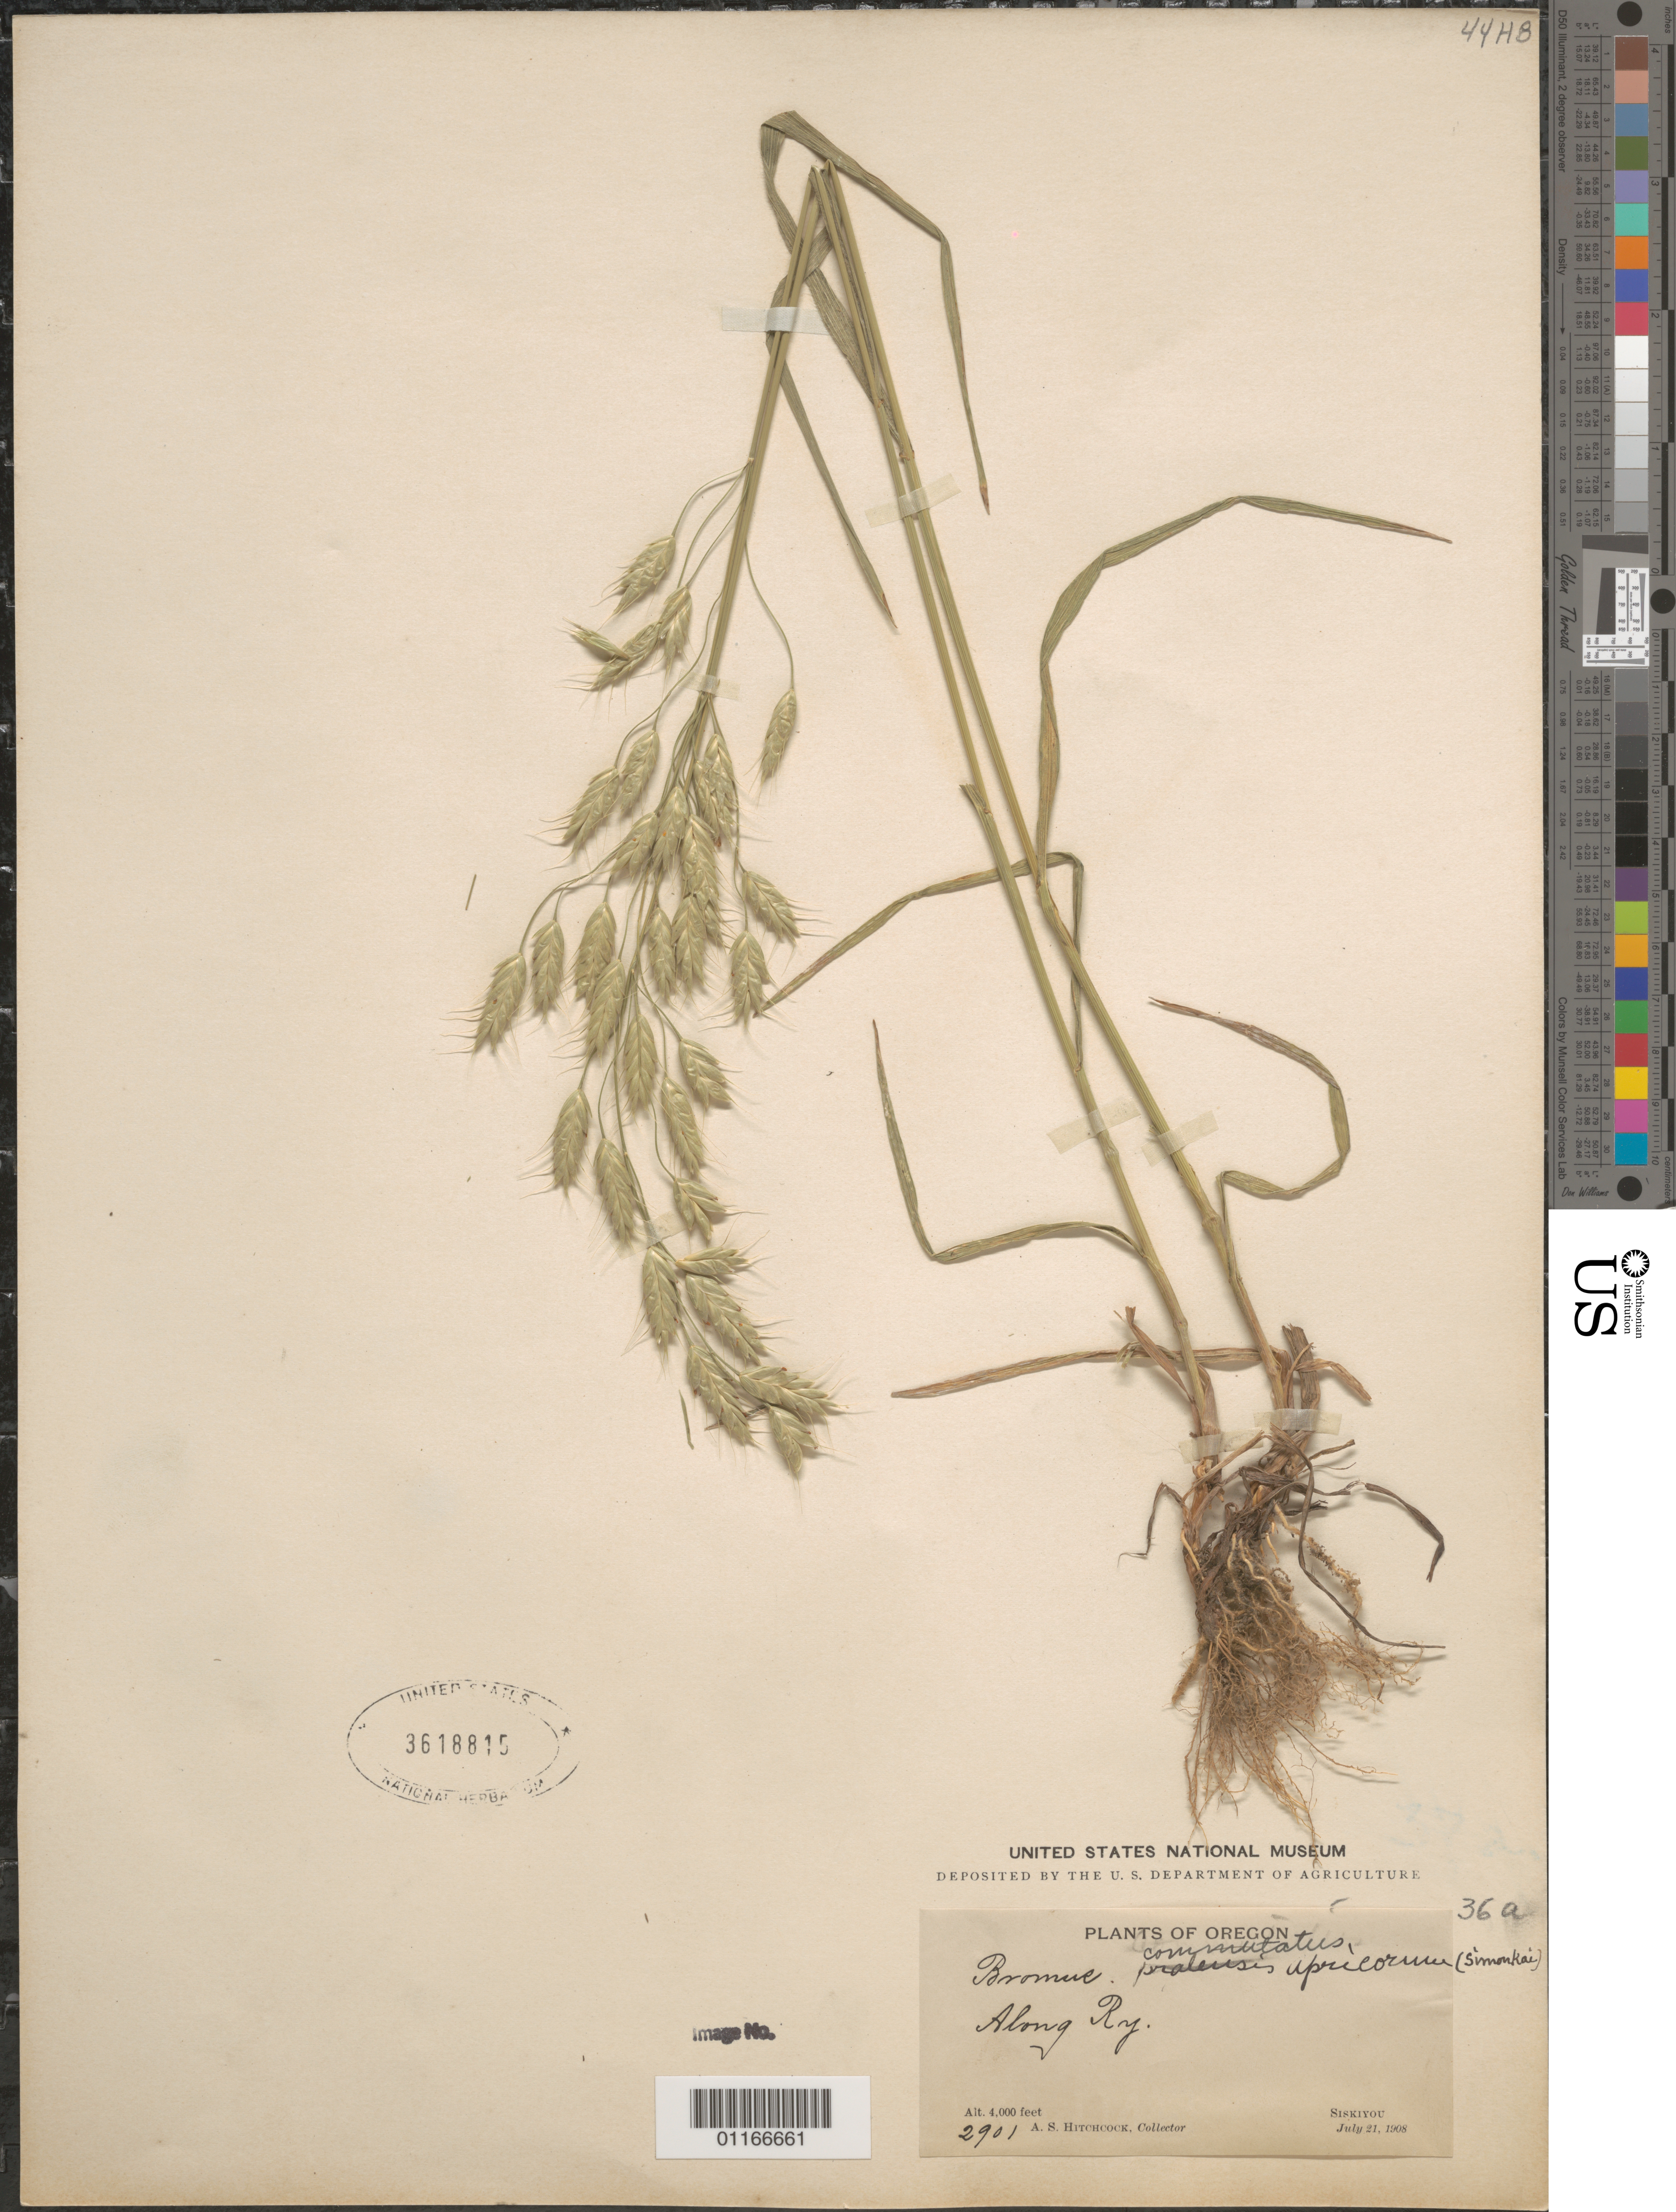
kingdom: Plantae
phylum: Tracheophyta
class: Liliopsida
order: Poales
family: Poaceae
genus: Bromus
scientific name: Bromus commutatus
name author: Schrad.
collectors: A. S. Hitchcock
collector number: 2901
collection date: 1908-07-21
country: United States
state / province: Oregon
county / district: Siskiyou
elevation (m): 1219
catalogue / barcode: US 3618815